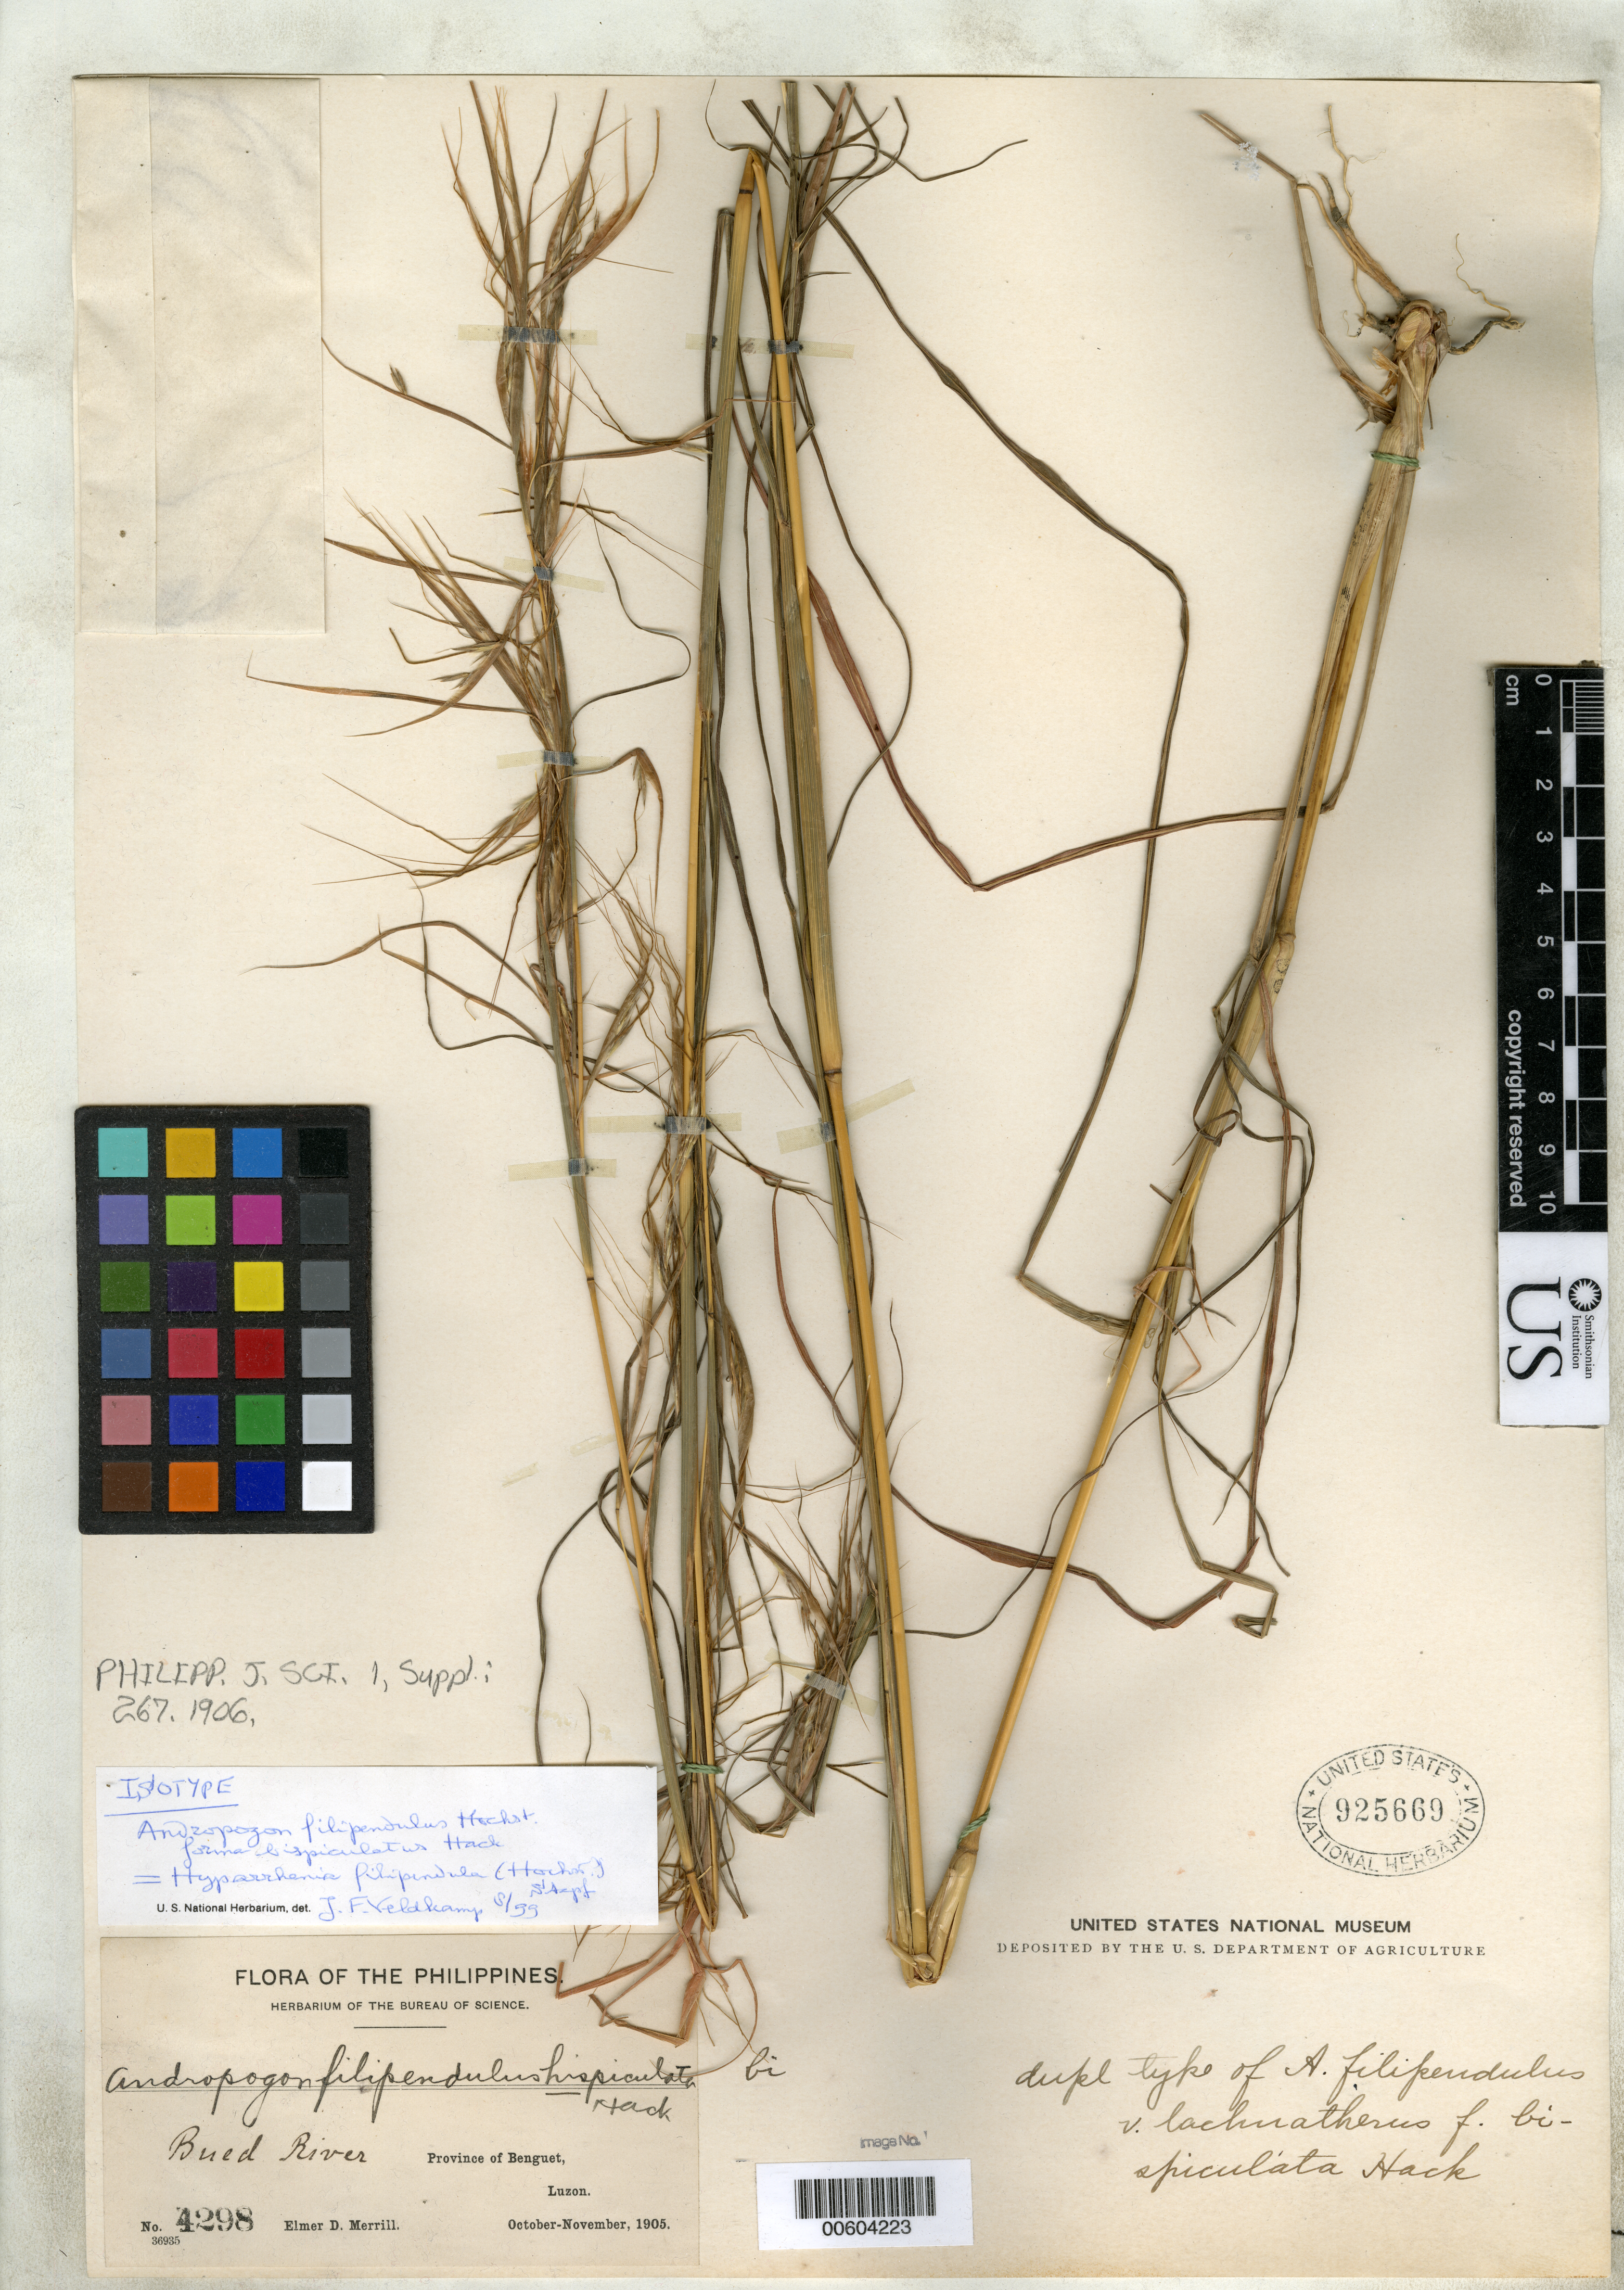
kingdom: Plantae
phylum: Tracheophyta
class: Liliopsida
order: Poales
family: Poaceae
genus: Andropogon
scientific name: Andropogon filipendulus f. bispiculatus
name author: Hack.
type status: Isotype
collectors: E. D. Merrill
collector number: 4298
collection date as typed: Oct 1905 to -- Nov 1905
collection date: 1905-10/1905-11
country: Philippines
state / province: Cordillera (Administrative Region)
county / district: Benguet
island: Luzon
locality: Bued River.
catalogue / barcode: US 925669